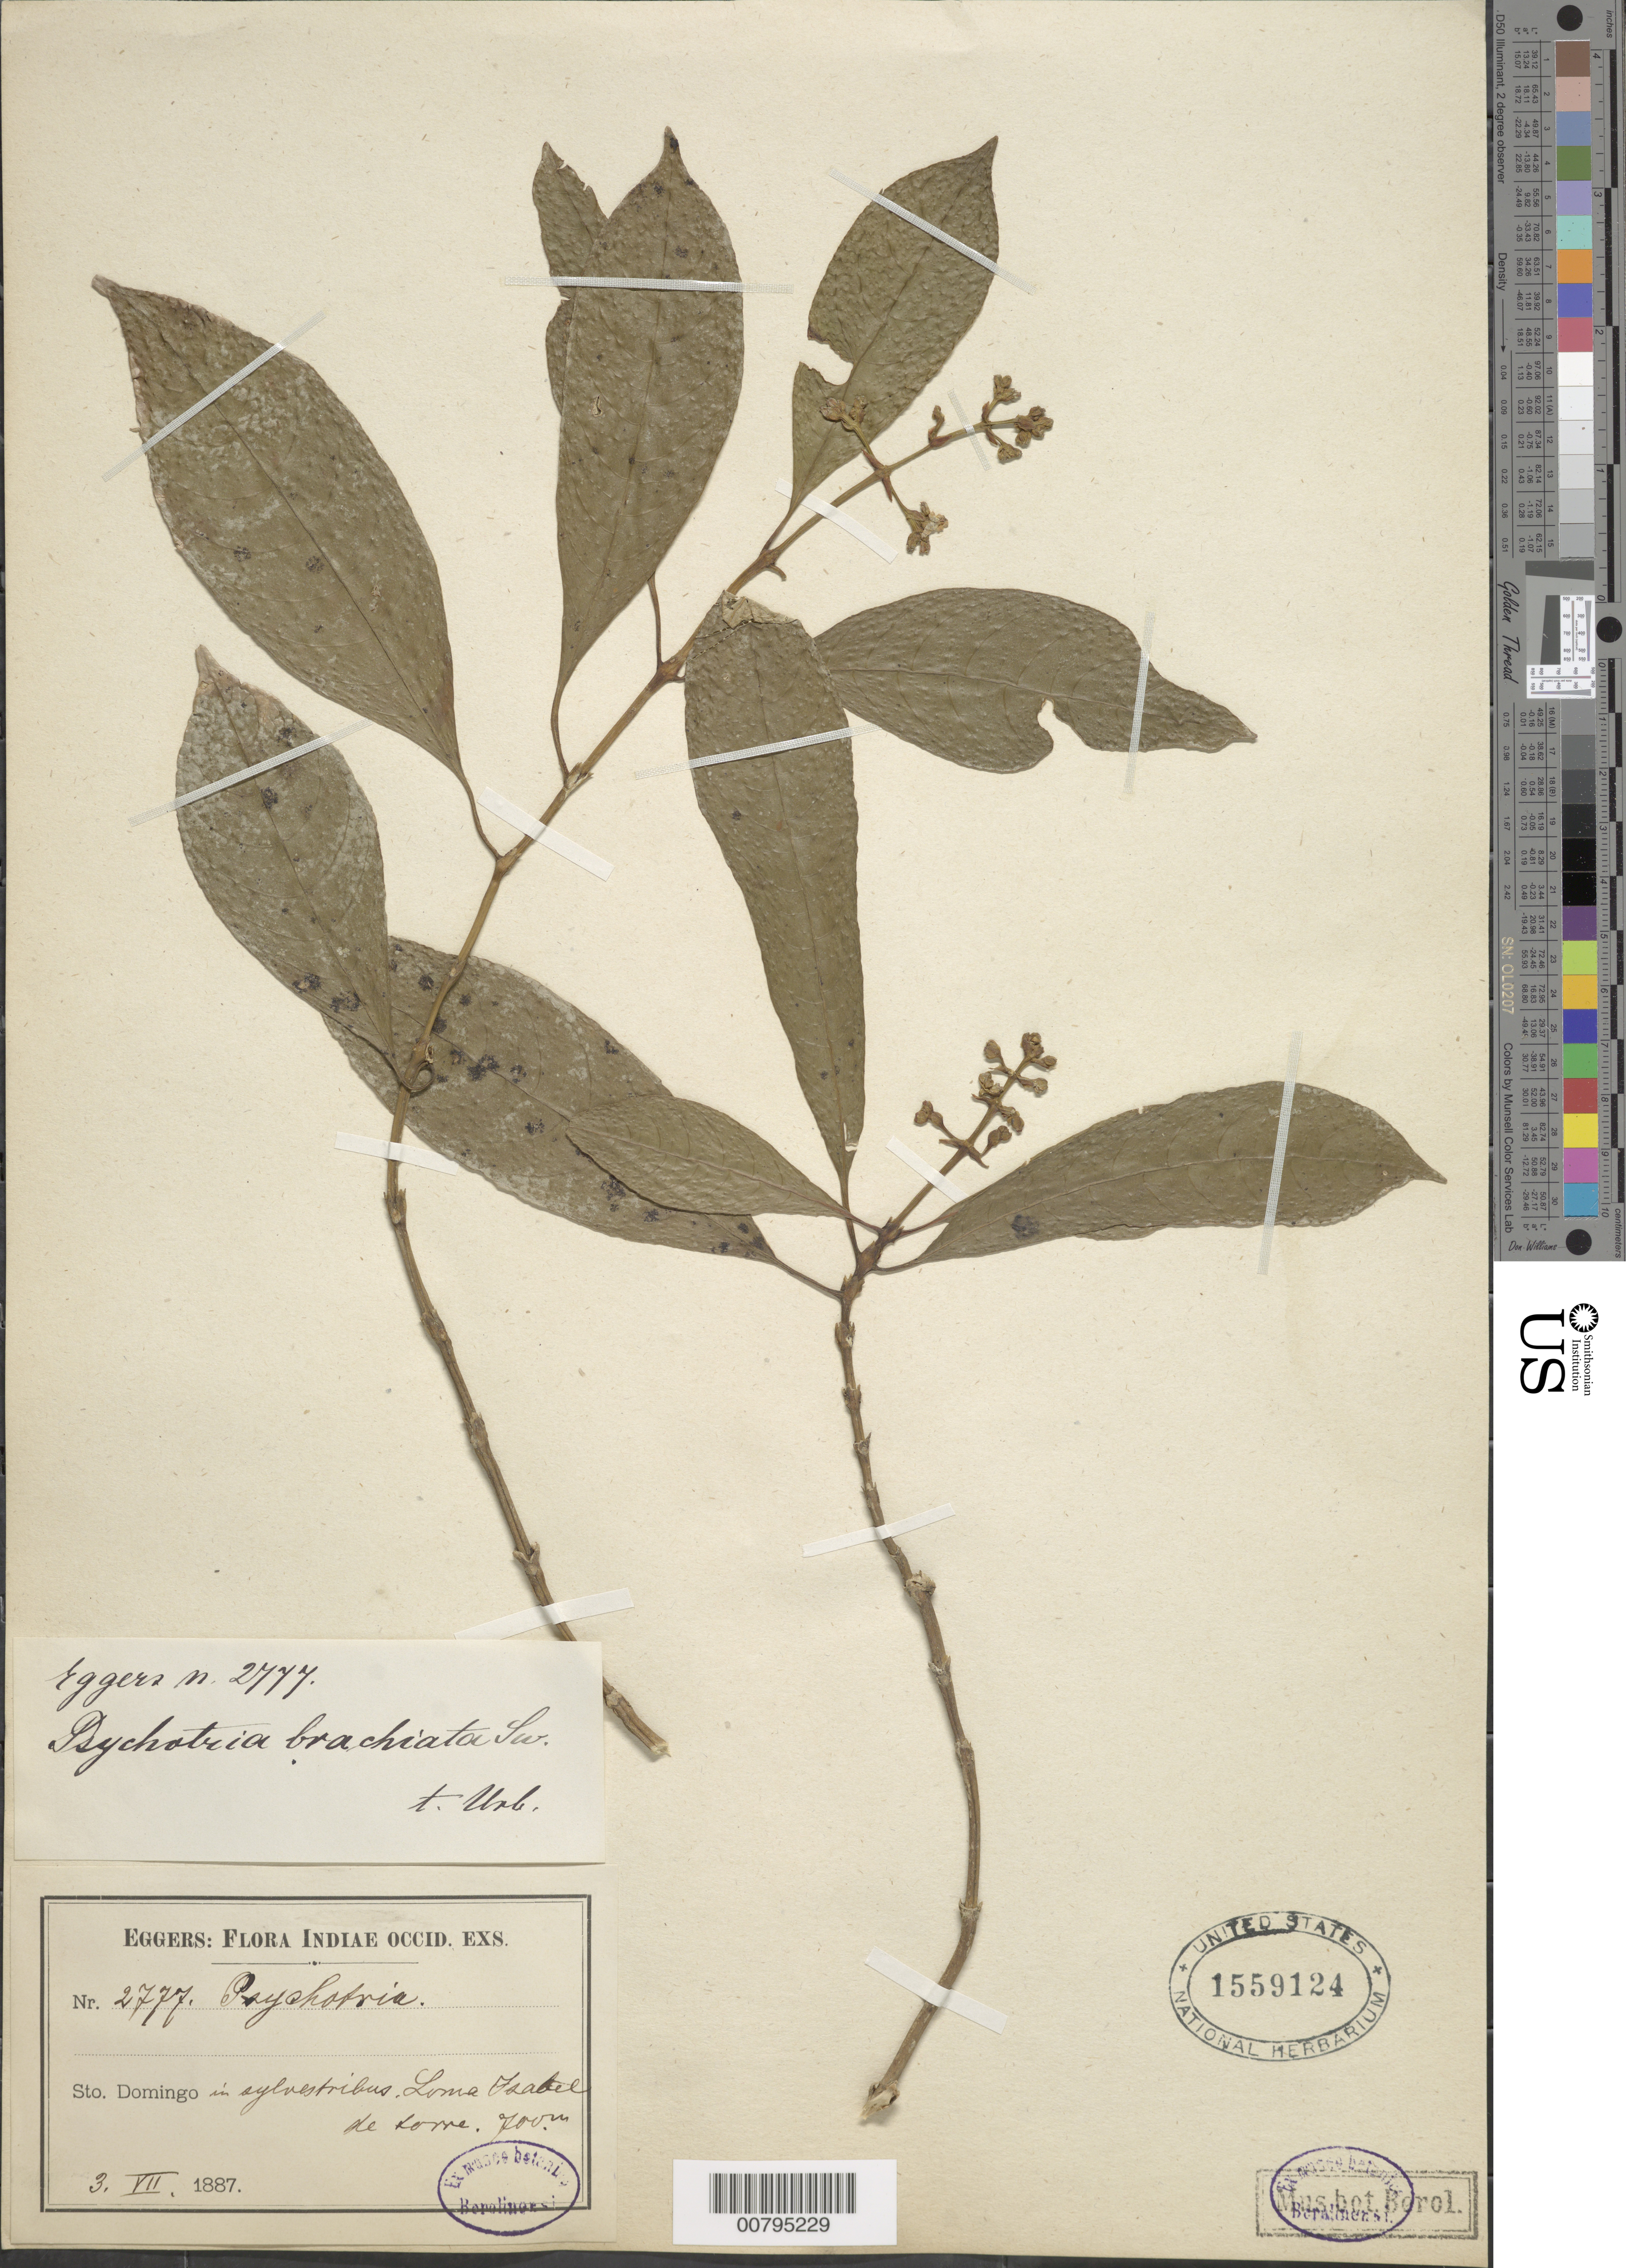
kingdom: Plantae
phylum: Tracheophyta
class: Magnoliopsida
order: Gentianales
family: Rubiaceae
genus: Psychotria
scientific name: Psychotria brachiata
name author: Sw.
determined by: Urban, Ignatz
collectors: H. F. A. von Eggers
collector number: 2777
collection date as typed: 03 Jul 1887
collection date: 1887-07-03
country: Dominican Republic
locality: Loma Isabel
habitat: In sylvestribus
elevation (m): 700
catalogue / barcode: US 1559124